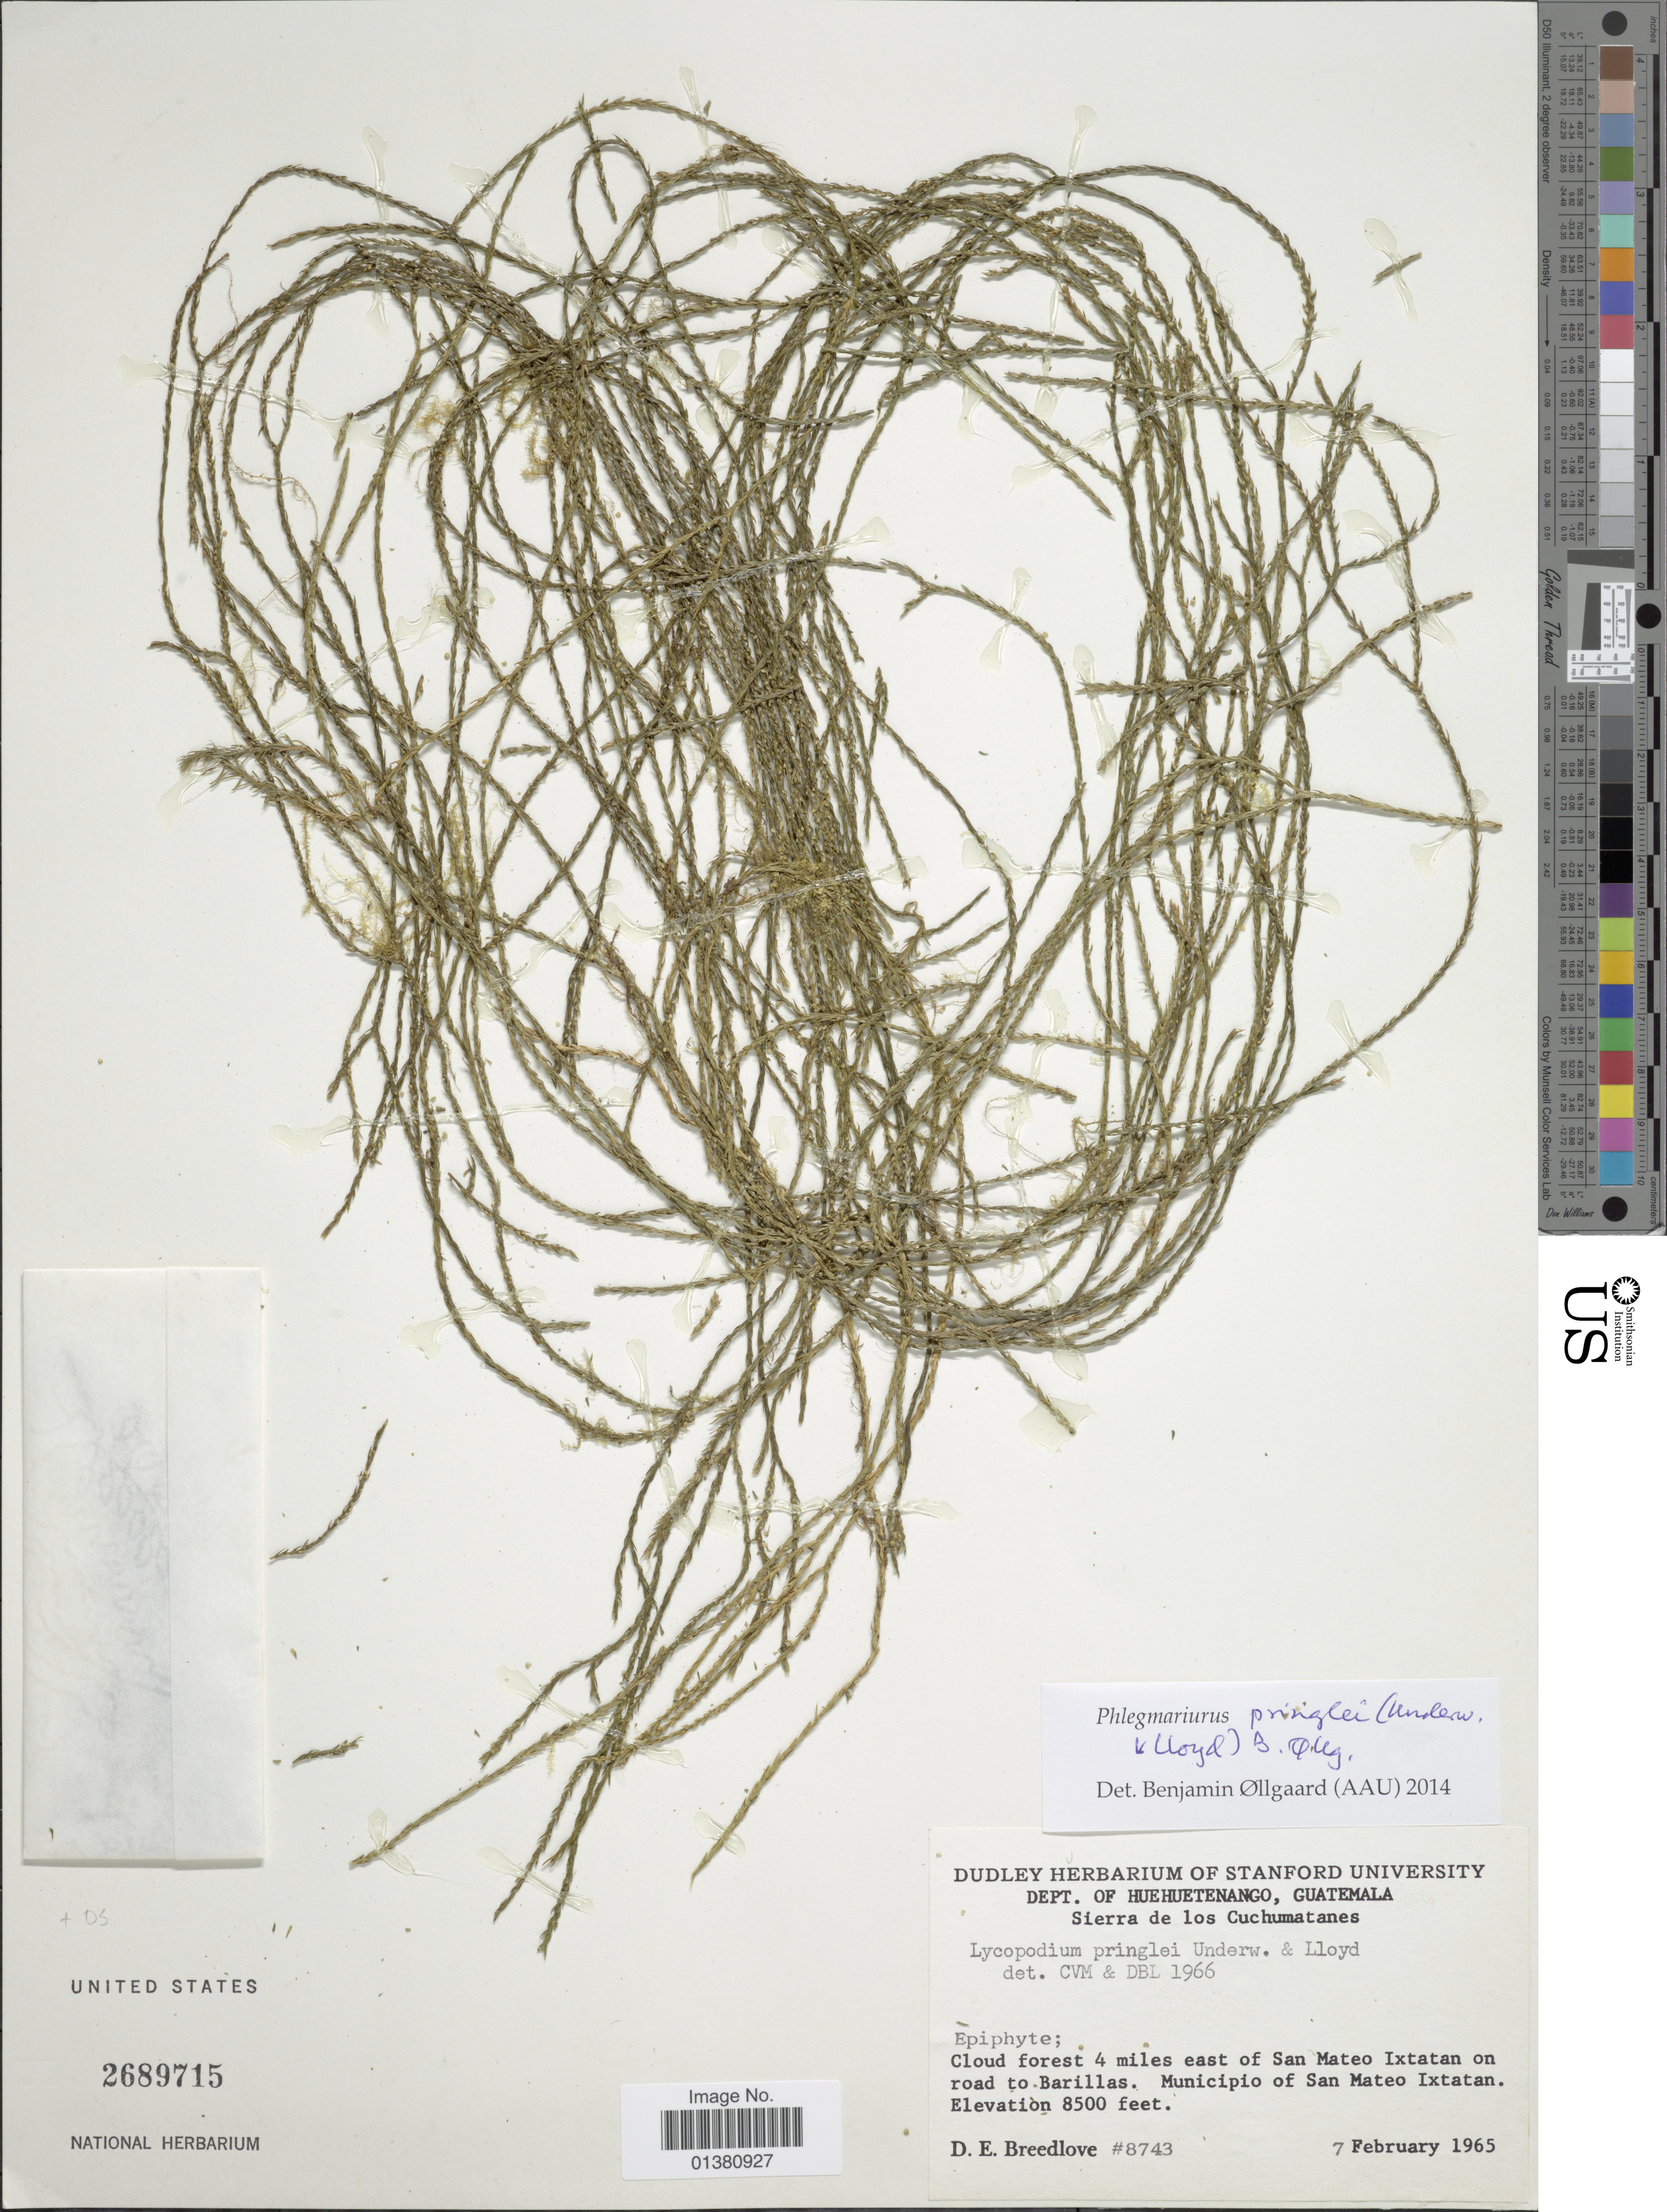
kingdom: Plantae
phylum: Tracheophyta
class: Lycopodiopsida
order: Lycopodiales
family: Lycopodiaceae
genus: Phlegmariurus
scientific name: Phlegmariurus pringlei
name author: (Underw. & F.E. Lloyd) B. Øllg.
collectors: D. E. Breedlove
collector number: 8743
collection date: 1965-02-07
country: Guatemala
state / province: Huehuetenango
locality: Dept. Huehuetenango, Sierra de los Cuchumatanes, cloud forest 4 miles east of San Mateo Ixtatan on road to Barillas, Municipio of San mateo Ixtatan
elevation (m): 2591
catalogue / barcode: US 2689715